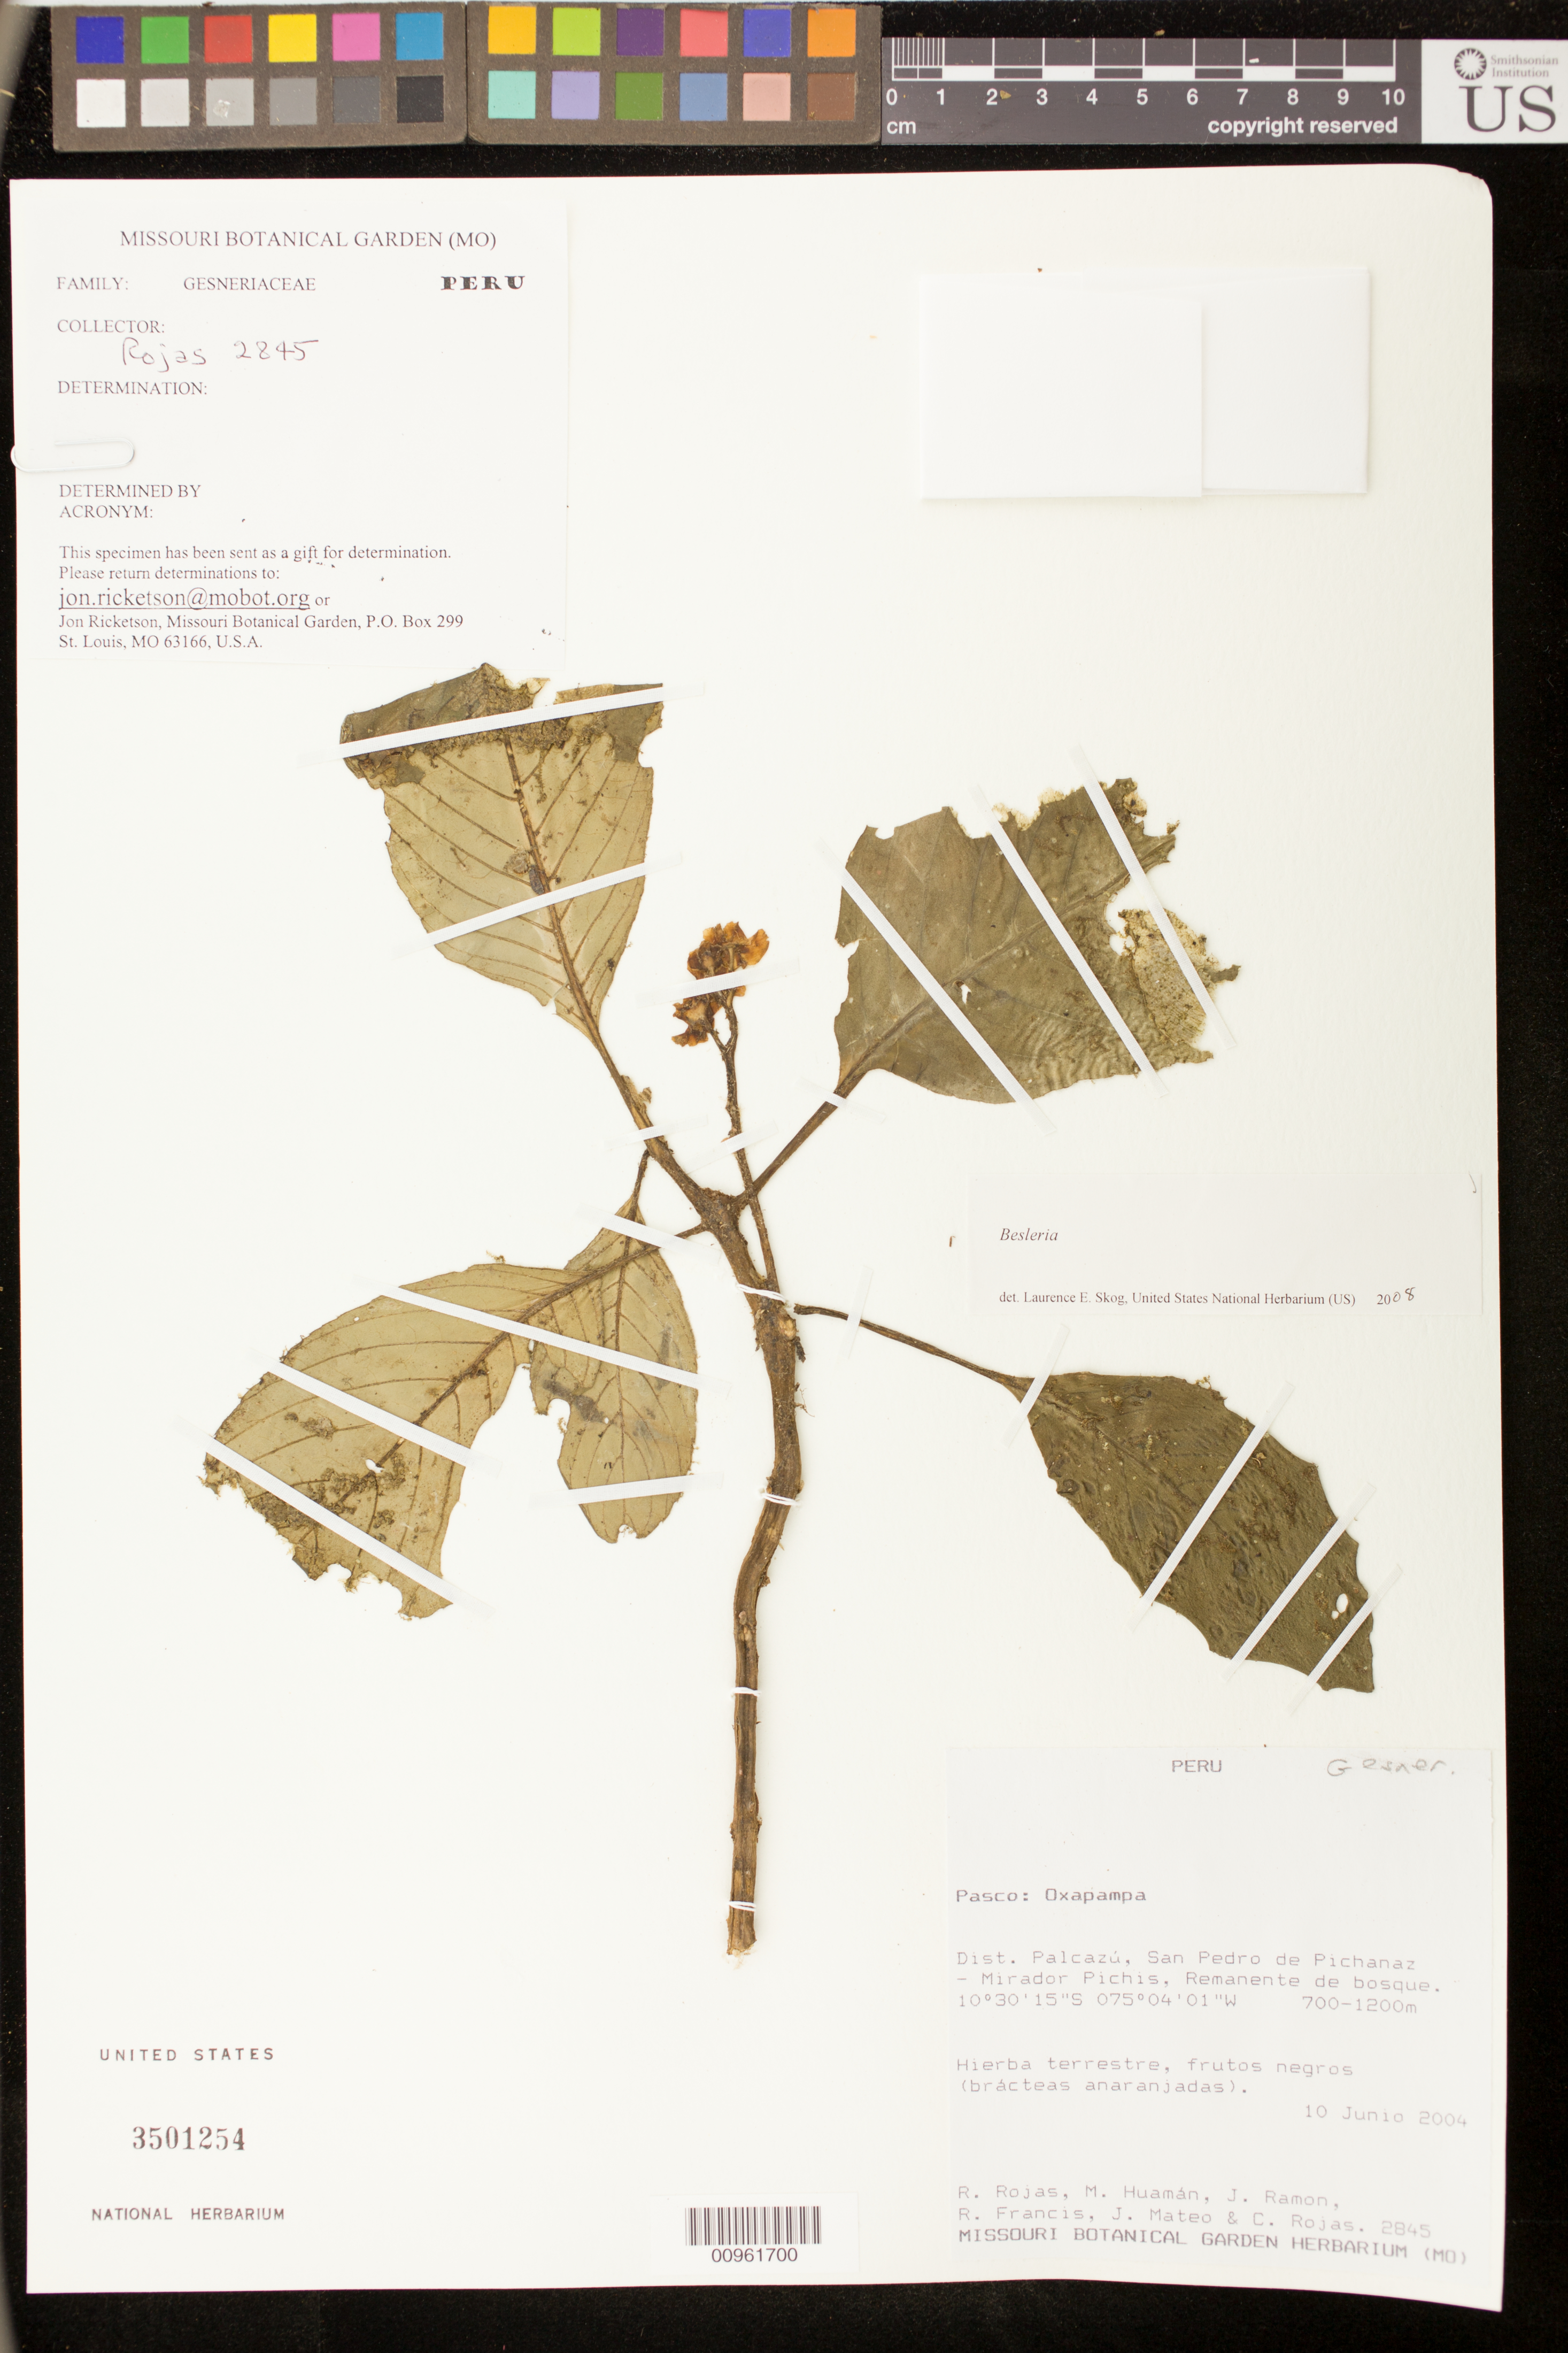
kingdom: Plantae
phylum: Tracheophyta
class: Magnoliopsida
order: Lamiales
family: Gesneriaceae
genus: Besleria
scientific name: Besleria sp.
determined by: Skog, Laurence E.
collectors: R. Rojas & et al.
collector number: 2845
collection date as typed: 10 Jun 2004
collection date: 2004-06-10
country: Peru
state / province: Pasco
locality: Pasco: Oxapampa. Dist. Palcazú, San Pedro de Pichanaz - Mirador Pichis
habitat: Remanente de bosque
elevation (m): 700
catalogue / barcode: US 3501254